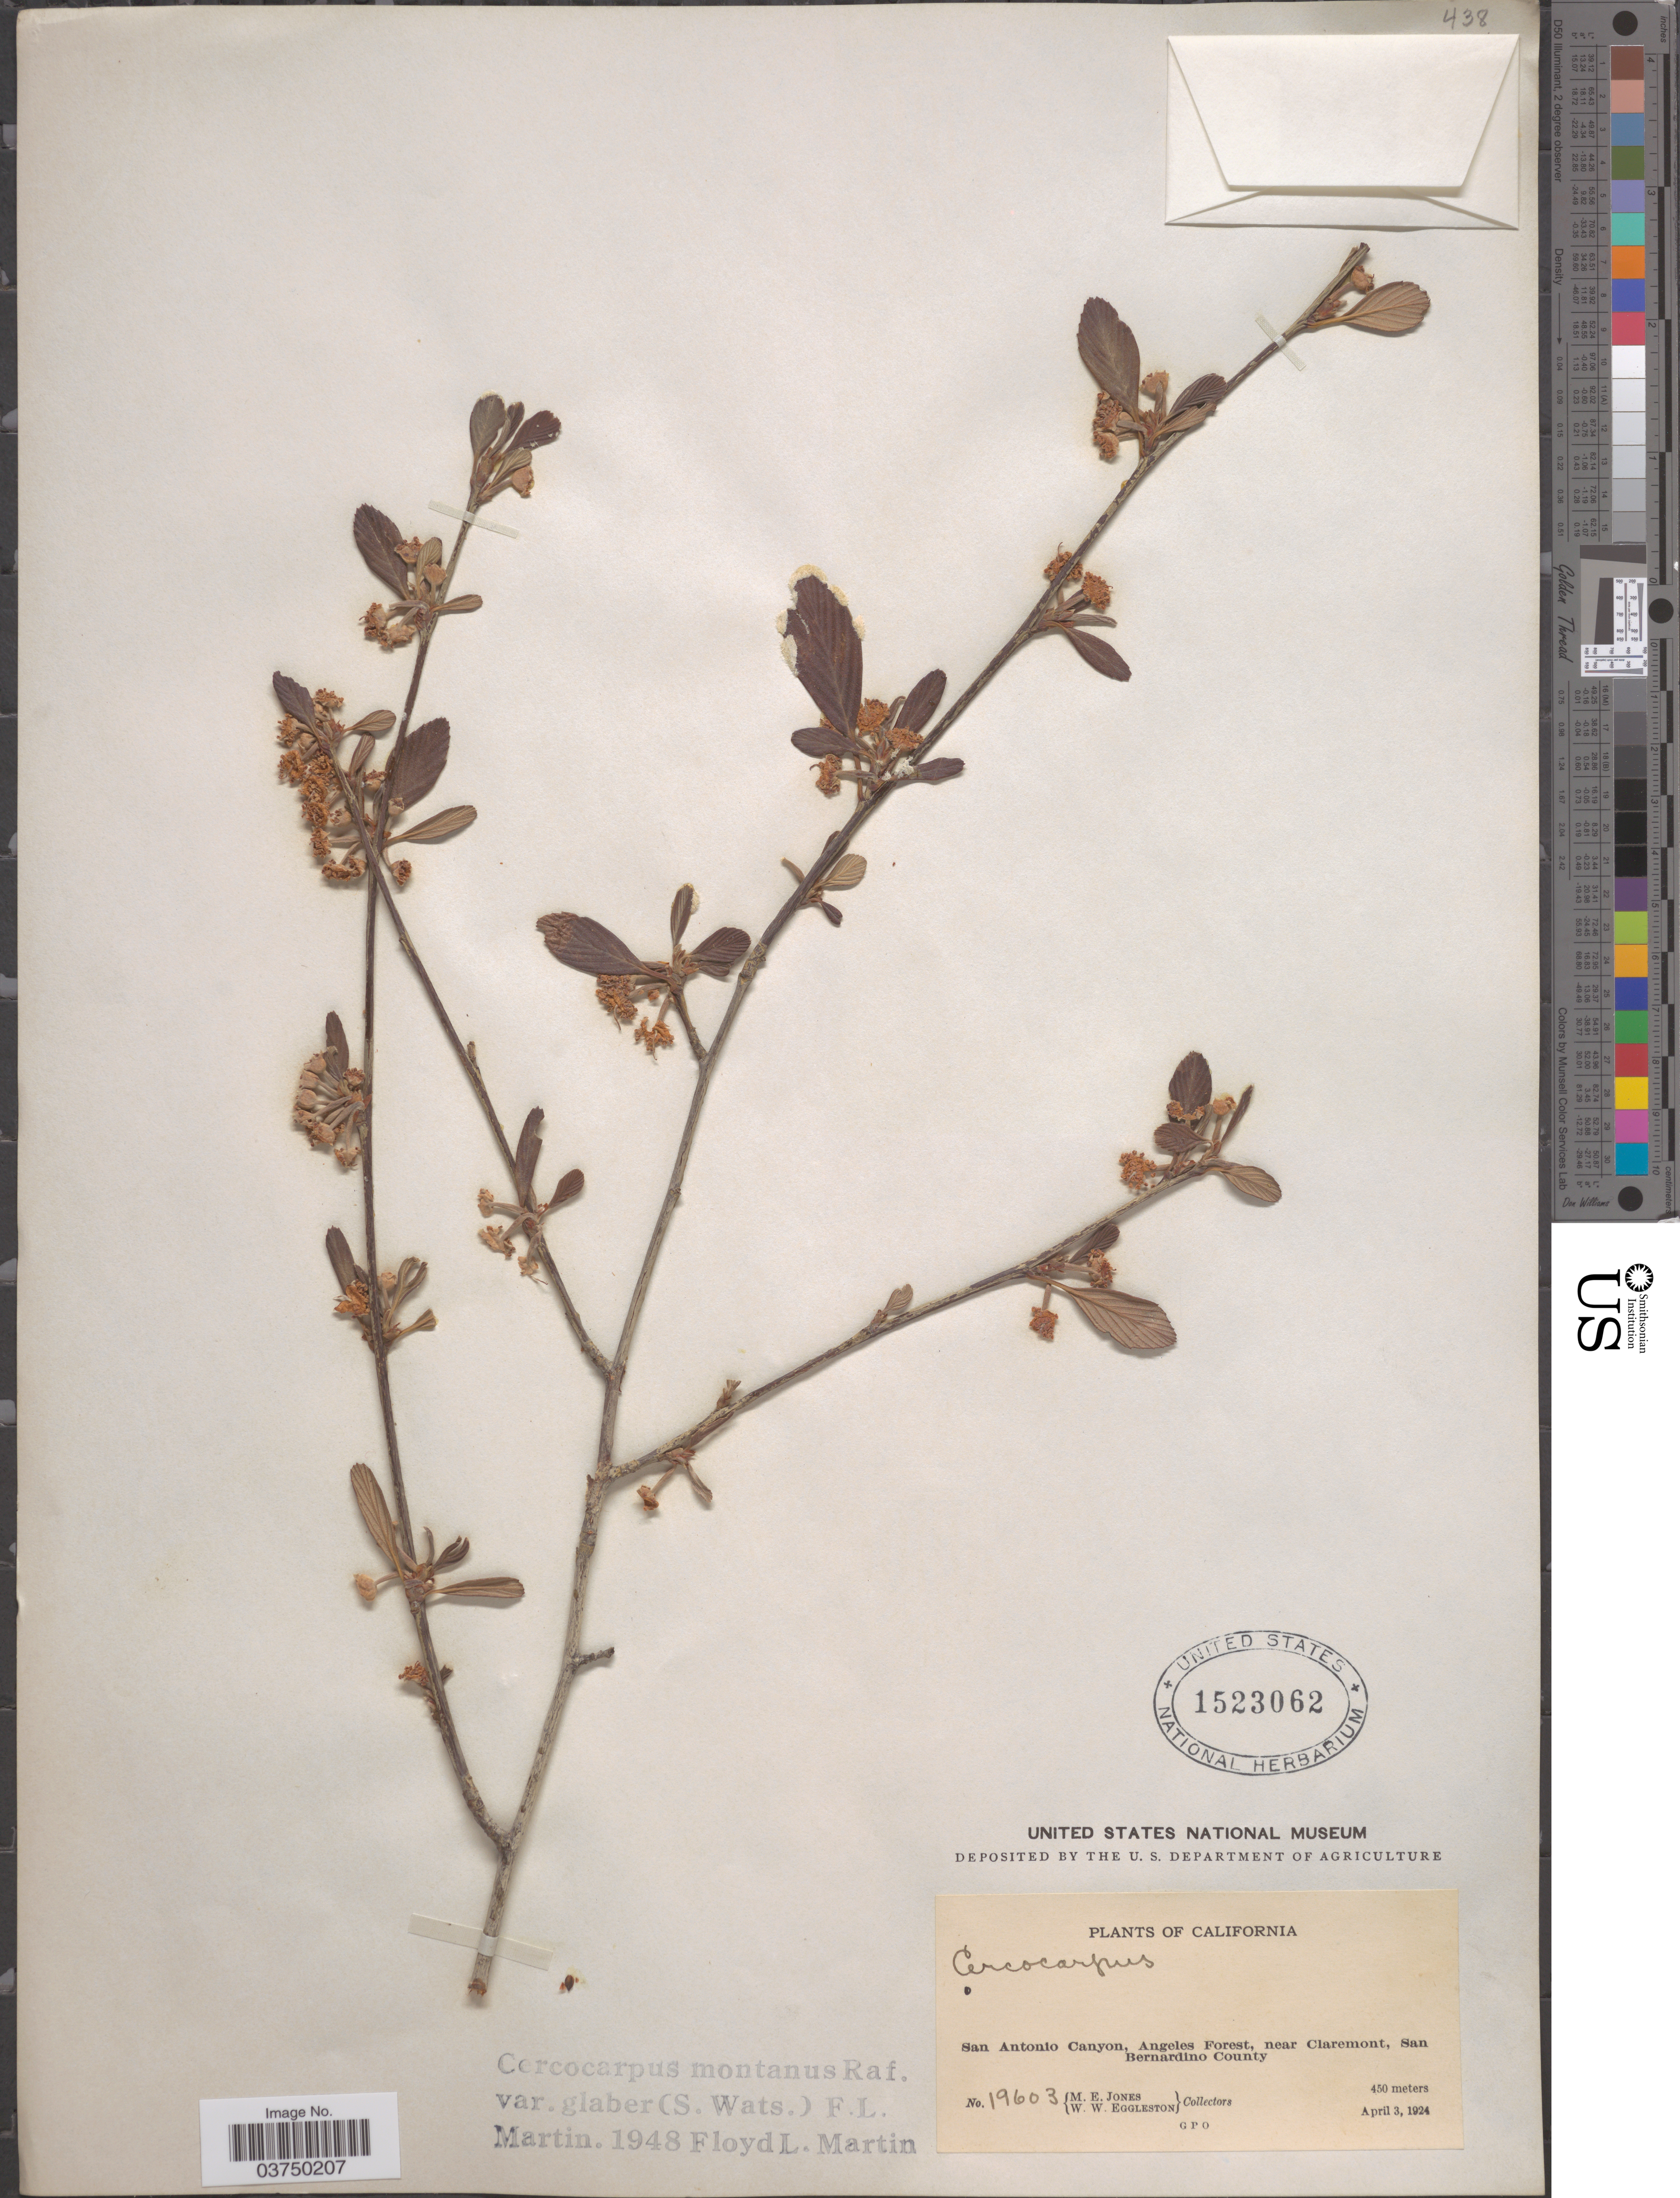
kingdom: Plantae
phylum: Tracheophyta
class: Magnoliopsida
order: Rosales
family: Rosaceae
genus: Cercocarpus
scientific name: Cercocarpus montanus var. glaber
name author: (S. Watson) F.L. Martin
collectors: M. E. Jones & W. W. Eggleston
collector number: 19603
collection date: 1924-04-03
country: United States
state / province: California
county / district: San Bernardino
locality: Santa Antonio Canyon, Angeles Forest, near Claremont, San Bernardino County.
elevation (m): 450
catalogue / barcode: US 1523062